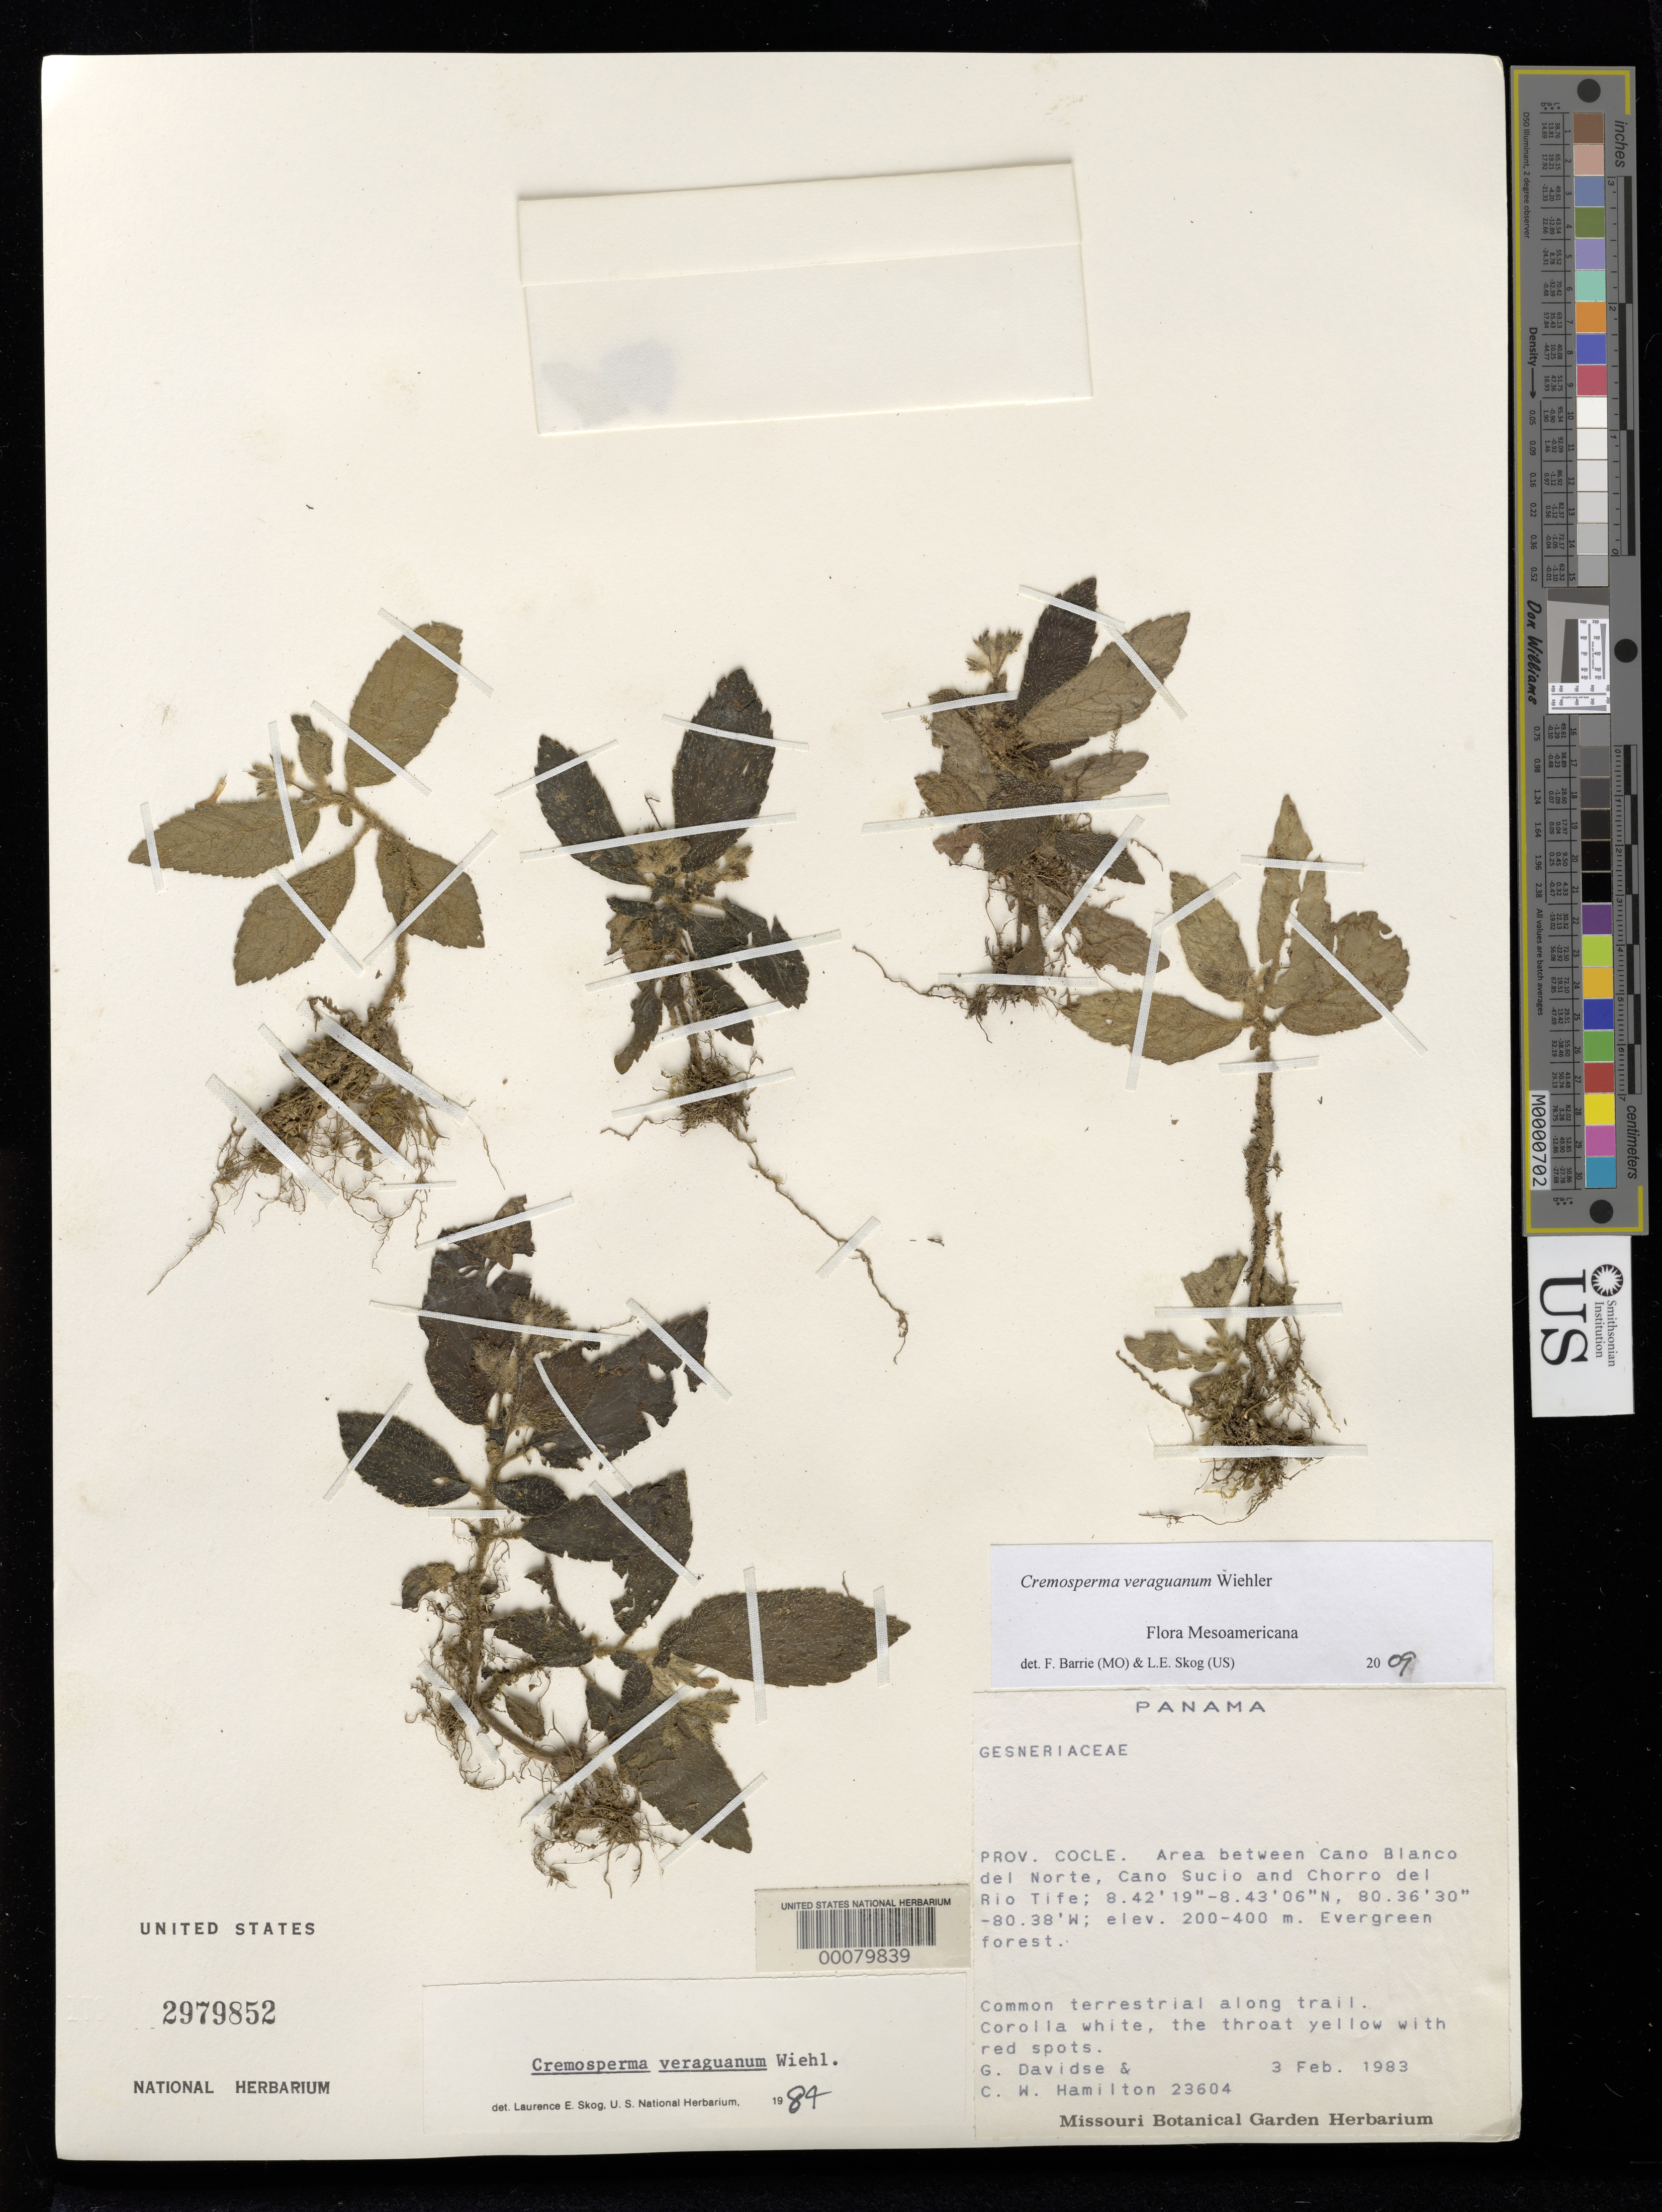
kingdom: Plantae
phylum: Tracheophyta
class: Magnoliopsida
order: Lamiales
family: Gesneriaceae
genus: Cremosperma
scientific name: Cremosperma veraguanum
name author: Wiehler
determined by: Skog, Laurence E.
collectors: G. Davidse & C. W. Hamilton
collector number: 23604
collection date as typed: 03 Feb 1983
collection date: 1983-02-03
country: Panama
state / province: Coclé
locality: Area between Cano Blanco del Norte, Cano Sucio and Chorro del Rio Tife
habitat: Evergreen forest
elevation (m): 200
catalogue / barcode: US 2979852